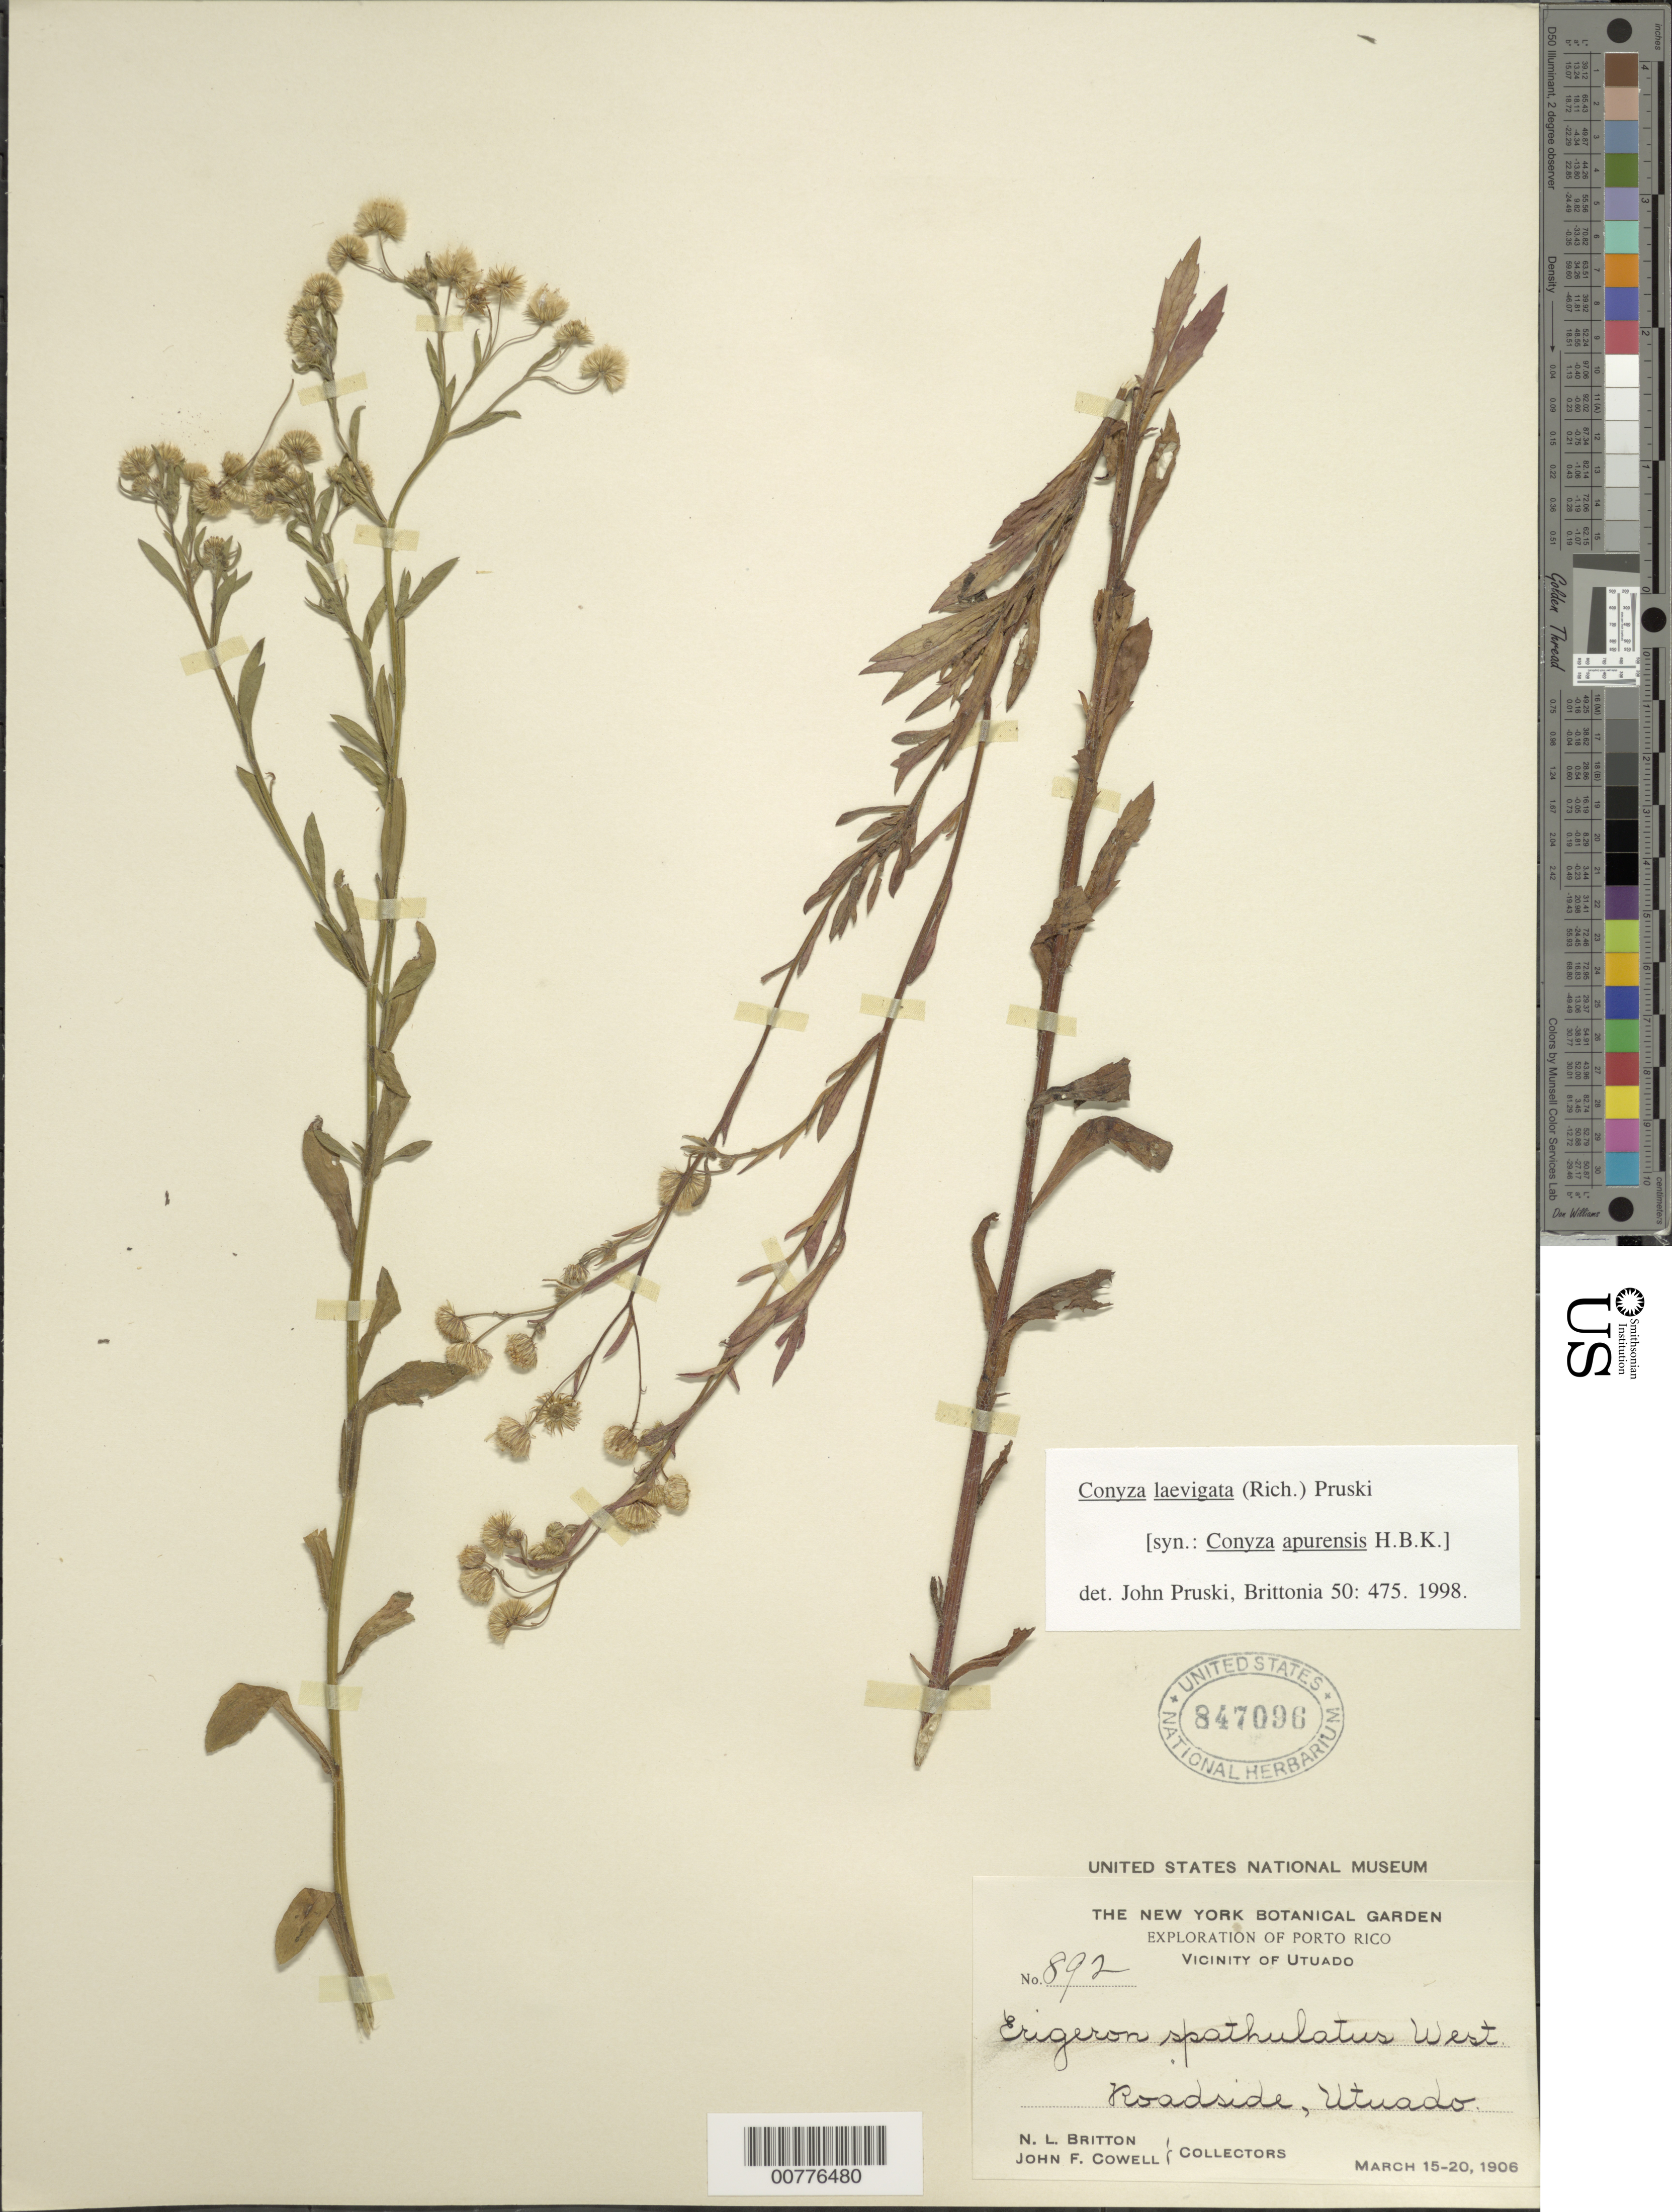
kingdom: Plantae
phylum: Tracheophyta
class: Magnoliopsida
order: Asterales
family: Asteraceae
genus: Conyza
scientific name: Conyza laevigata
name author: (Rich.) Pruski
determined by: Pruski, J. F.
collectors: N. Britton & J. F. Cowell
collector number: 892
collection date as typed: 15 Mar 1906 to 20 Mar 1906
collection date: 1906-03-15/1906-03-20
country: Puerto Rico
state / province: Utuado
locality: Vicinity of Utuado. Roadside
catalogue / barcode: US 847096